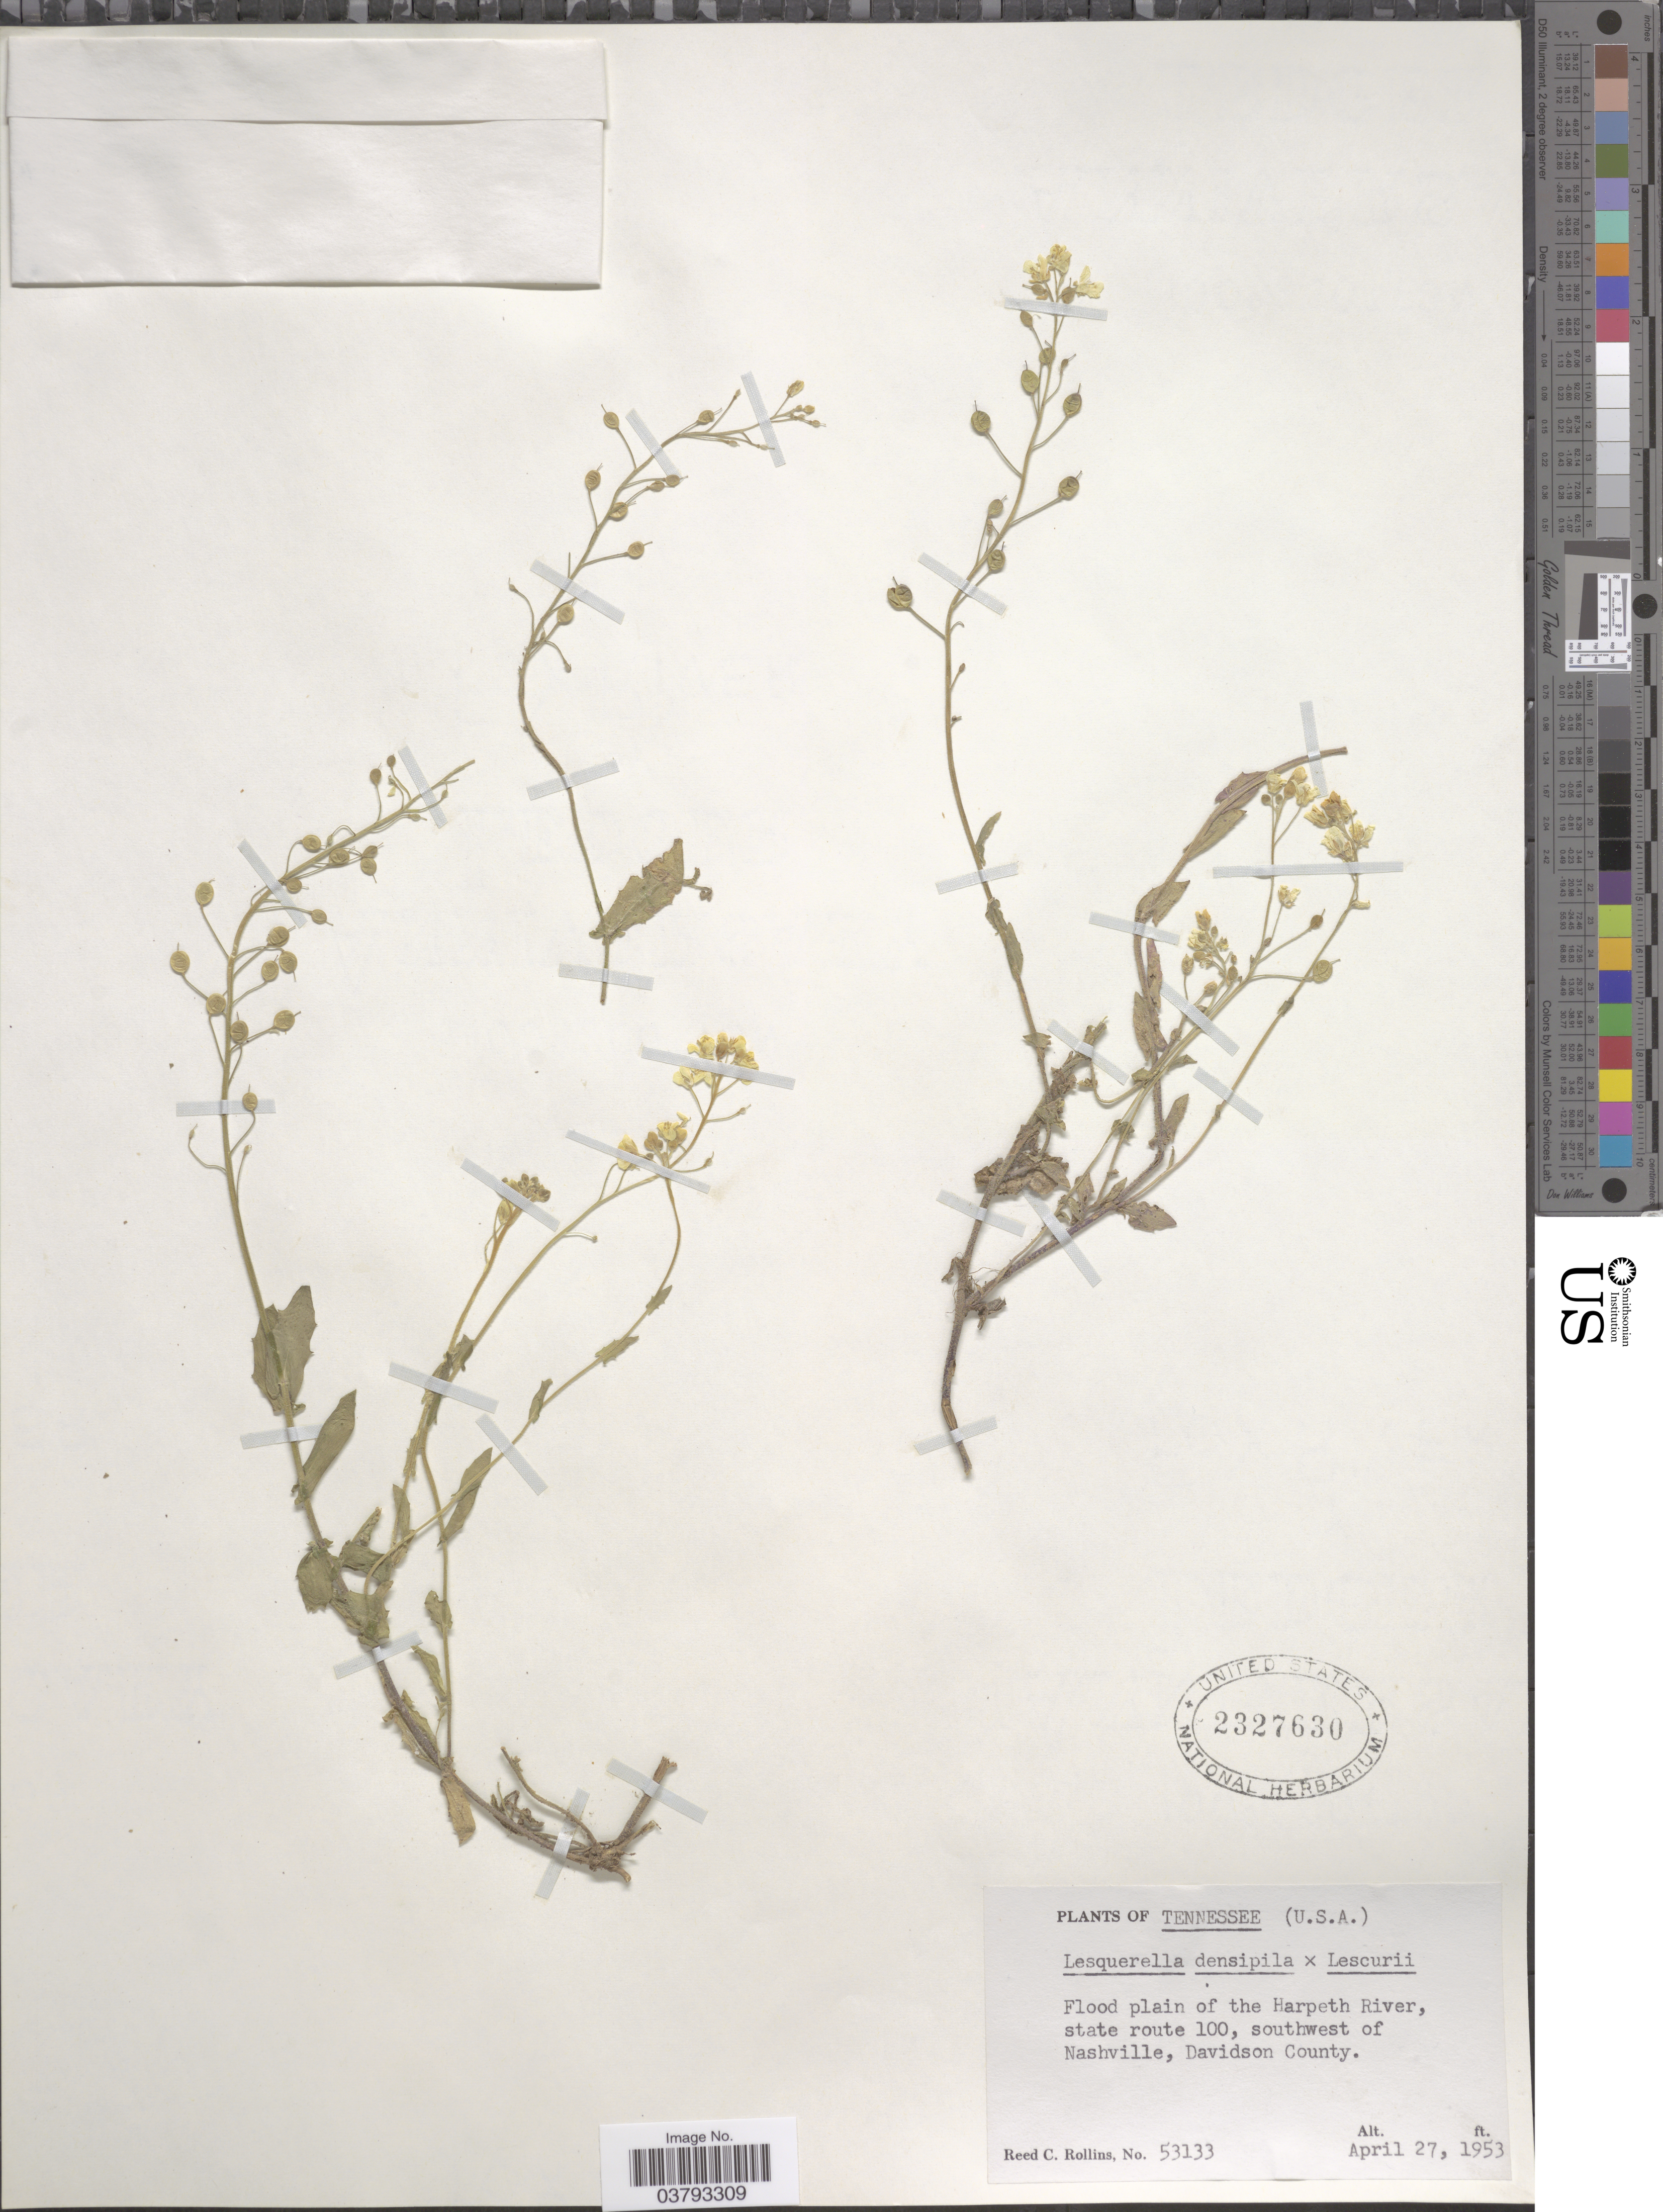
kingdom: Plantae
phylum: Tracheophyta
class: Magnoliopsida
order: Brassicales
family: Brassicaceae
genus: Lesquerella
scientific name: Lesquerella densipila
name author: Rollins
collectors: R. C. Rollins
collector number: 53133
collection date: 1953-04-27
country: United States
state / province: Tennessee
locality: Flood plain of the Harpeth River, state route 100, southwest of Nashville, Davidson County.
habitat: flood plain of a river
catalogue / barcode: US 2327630